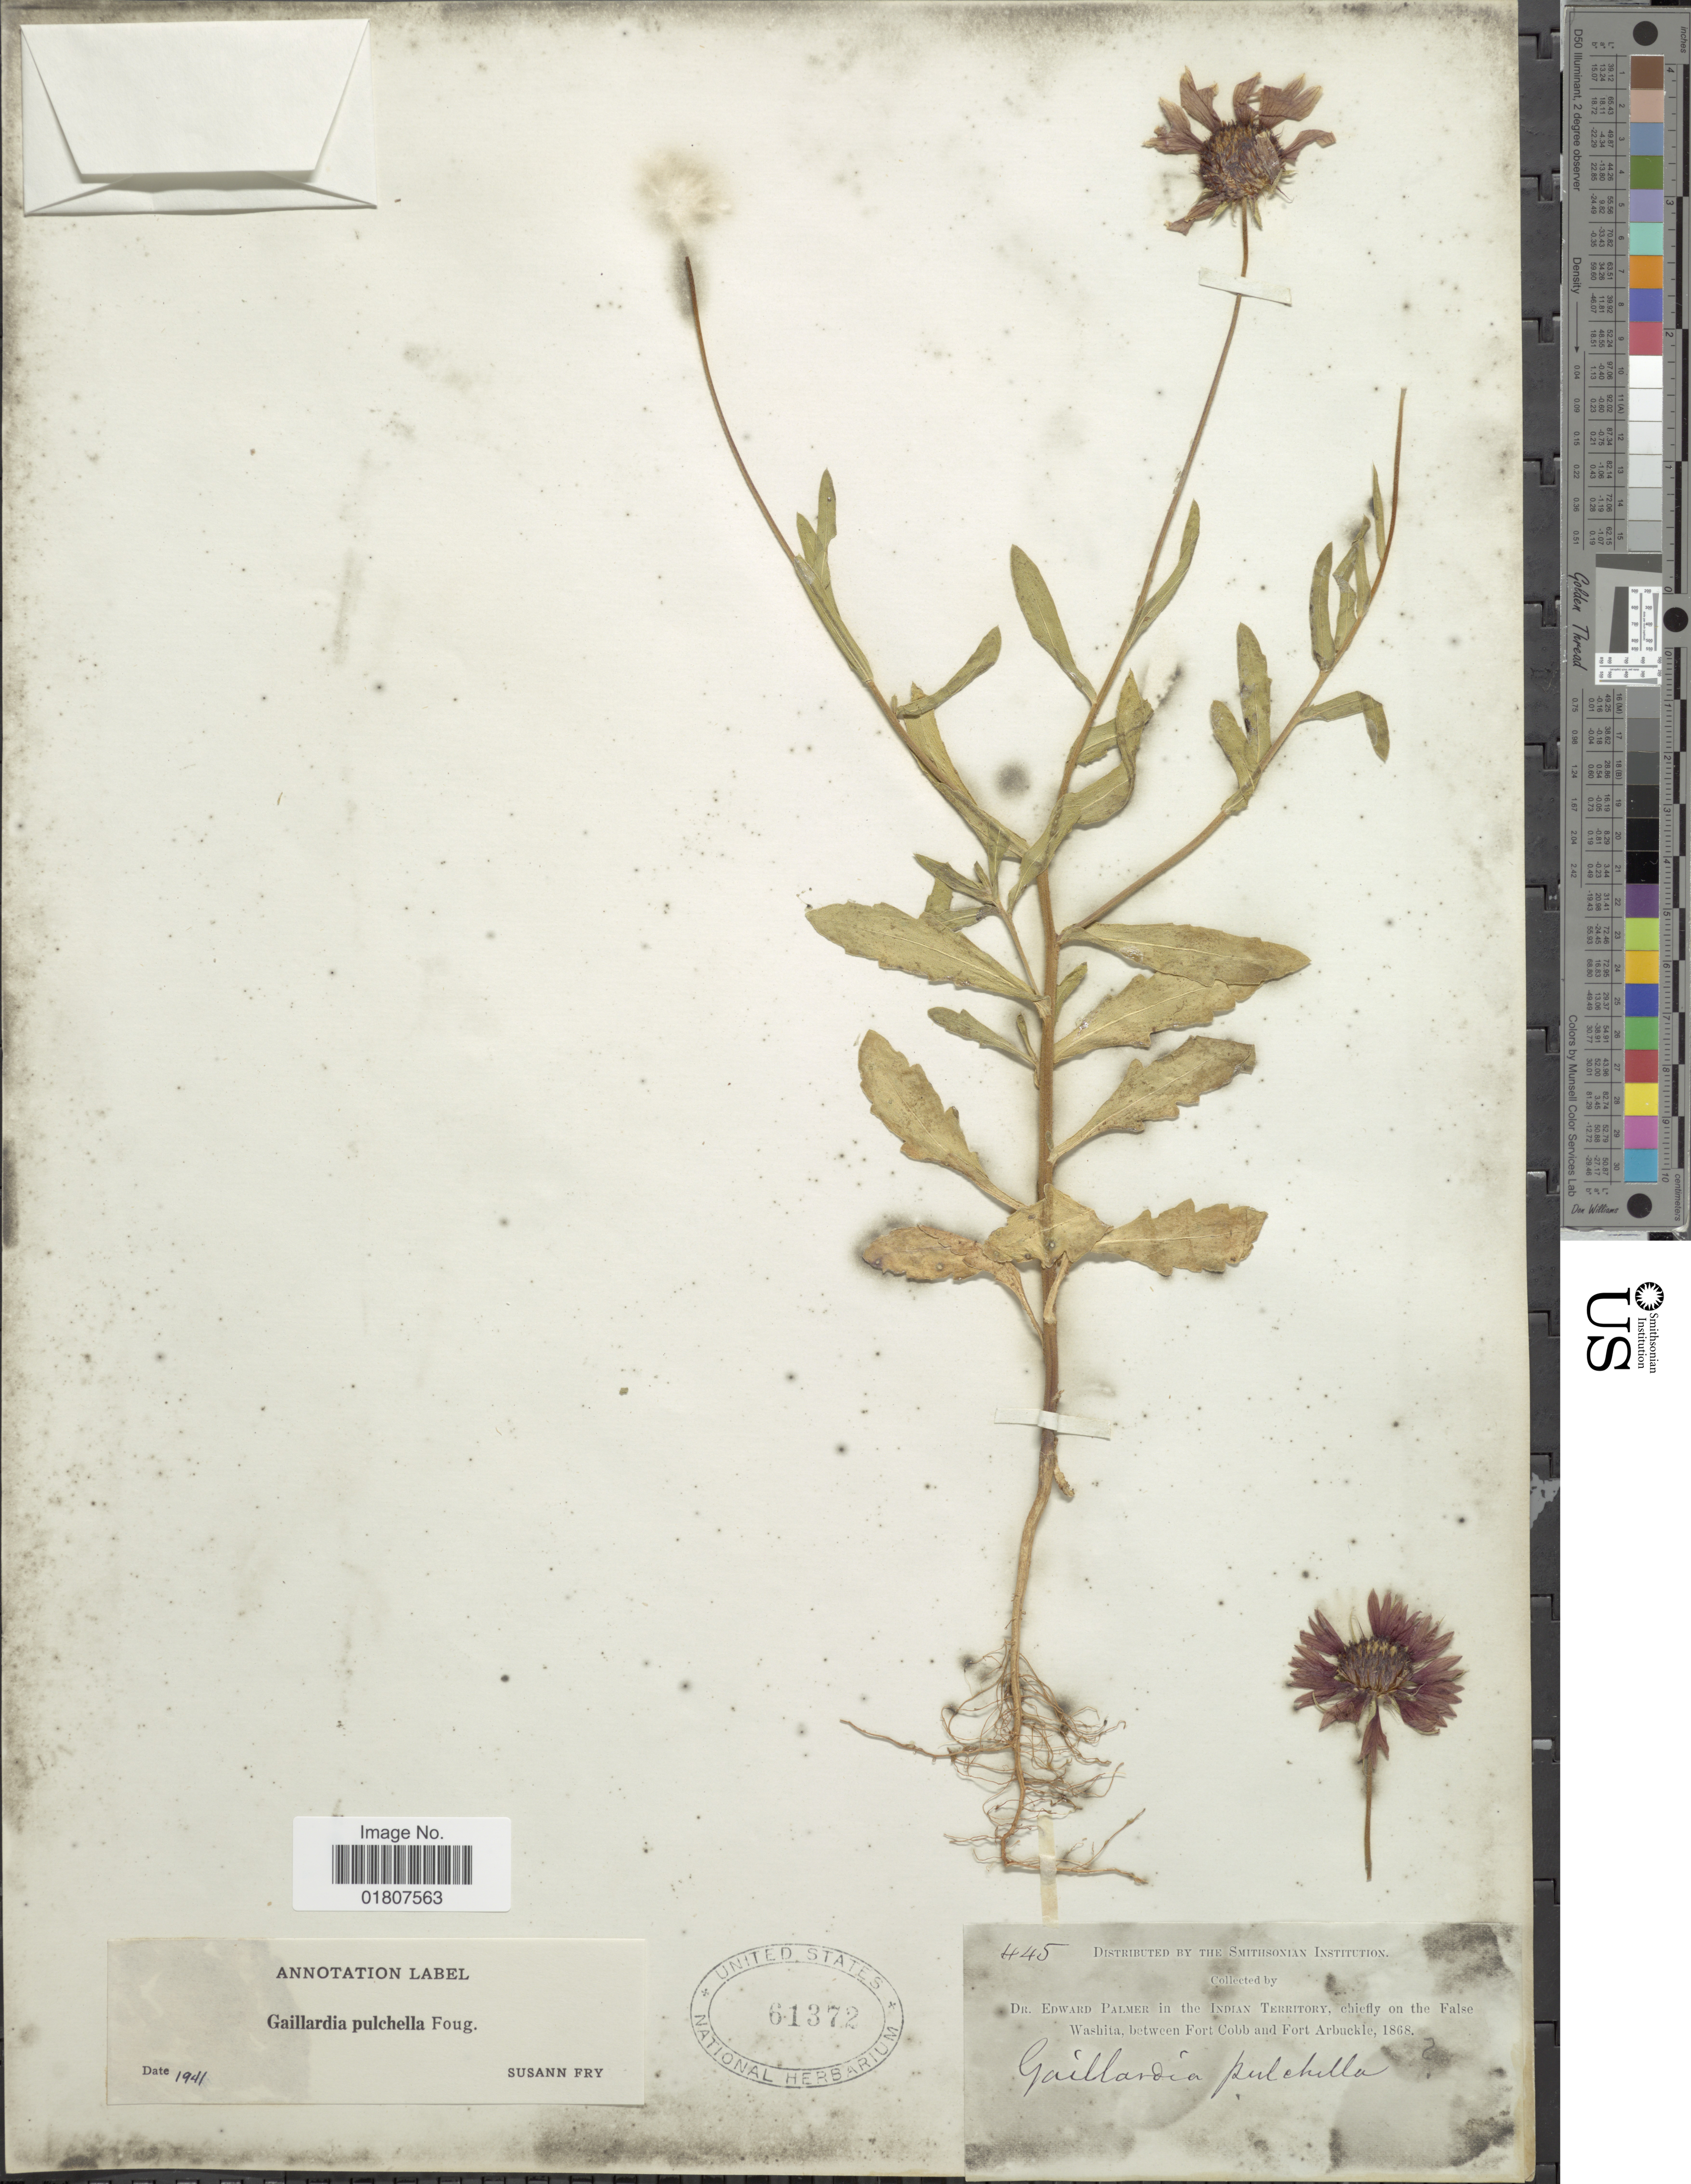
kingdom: Plantae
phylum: Tracheophyta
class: Magnoliopsida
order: Asterales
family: Asteraceae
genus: Gaillardia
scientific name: Gaillardia pulchella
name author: Foug.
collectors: E. Palmer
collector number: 445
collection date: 1868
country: United States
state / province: Oklahoma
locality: In the Indian Territory, chiefly on the False Washita, between Fort Cobb and Fort Arbuckle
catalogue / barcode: US 61372